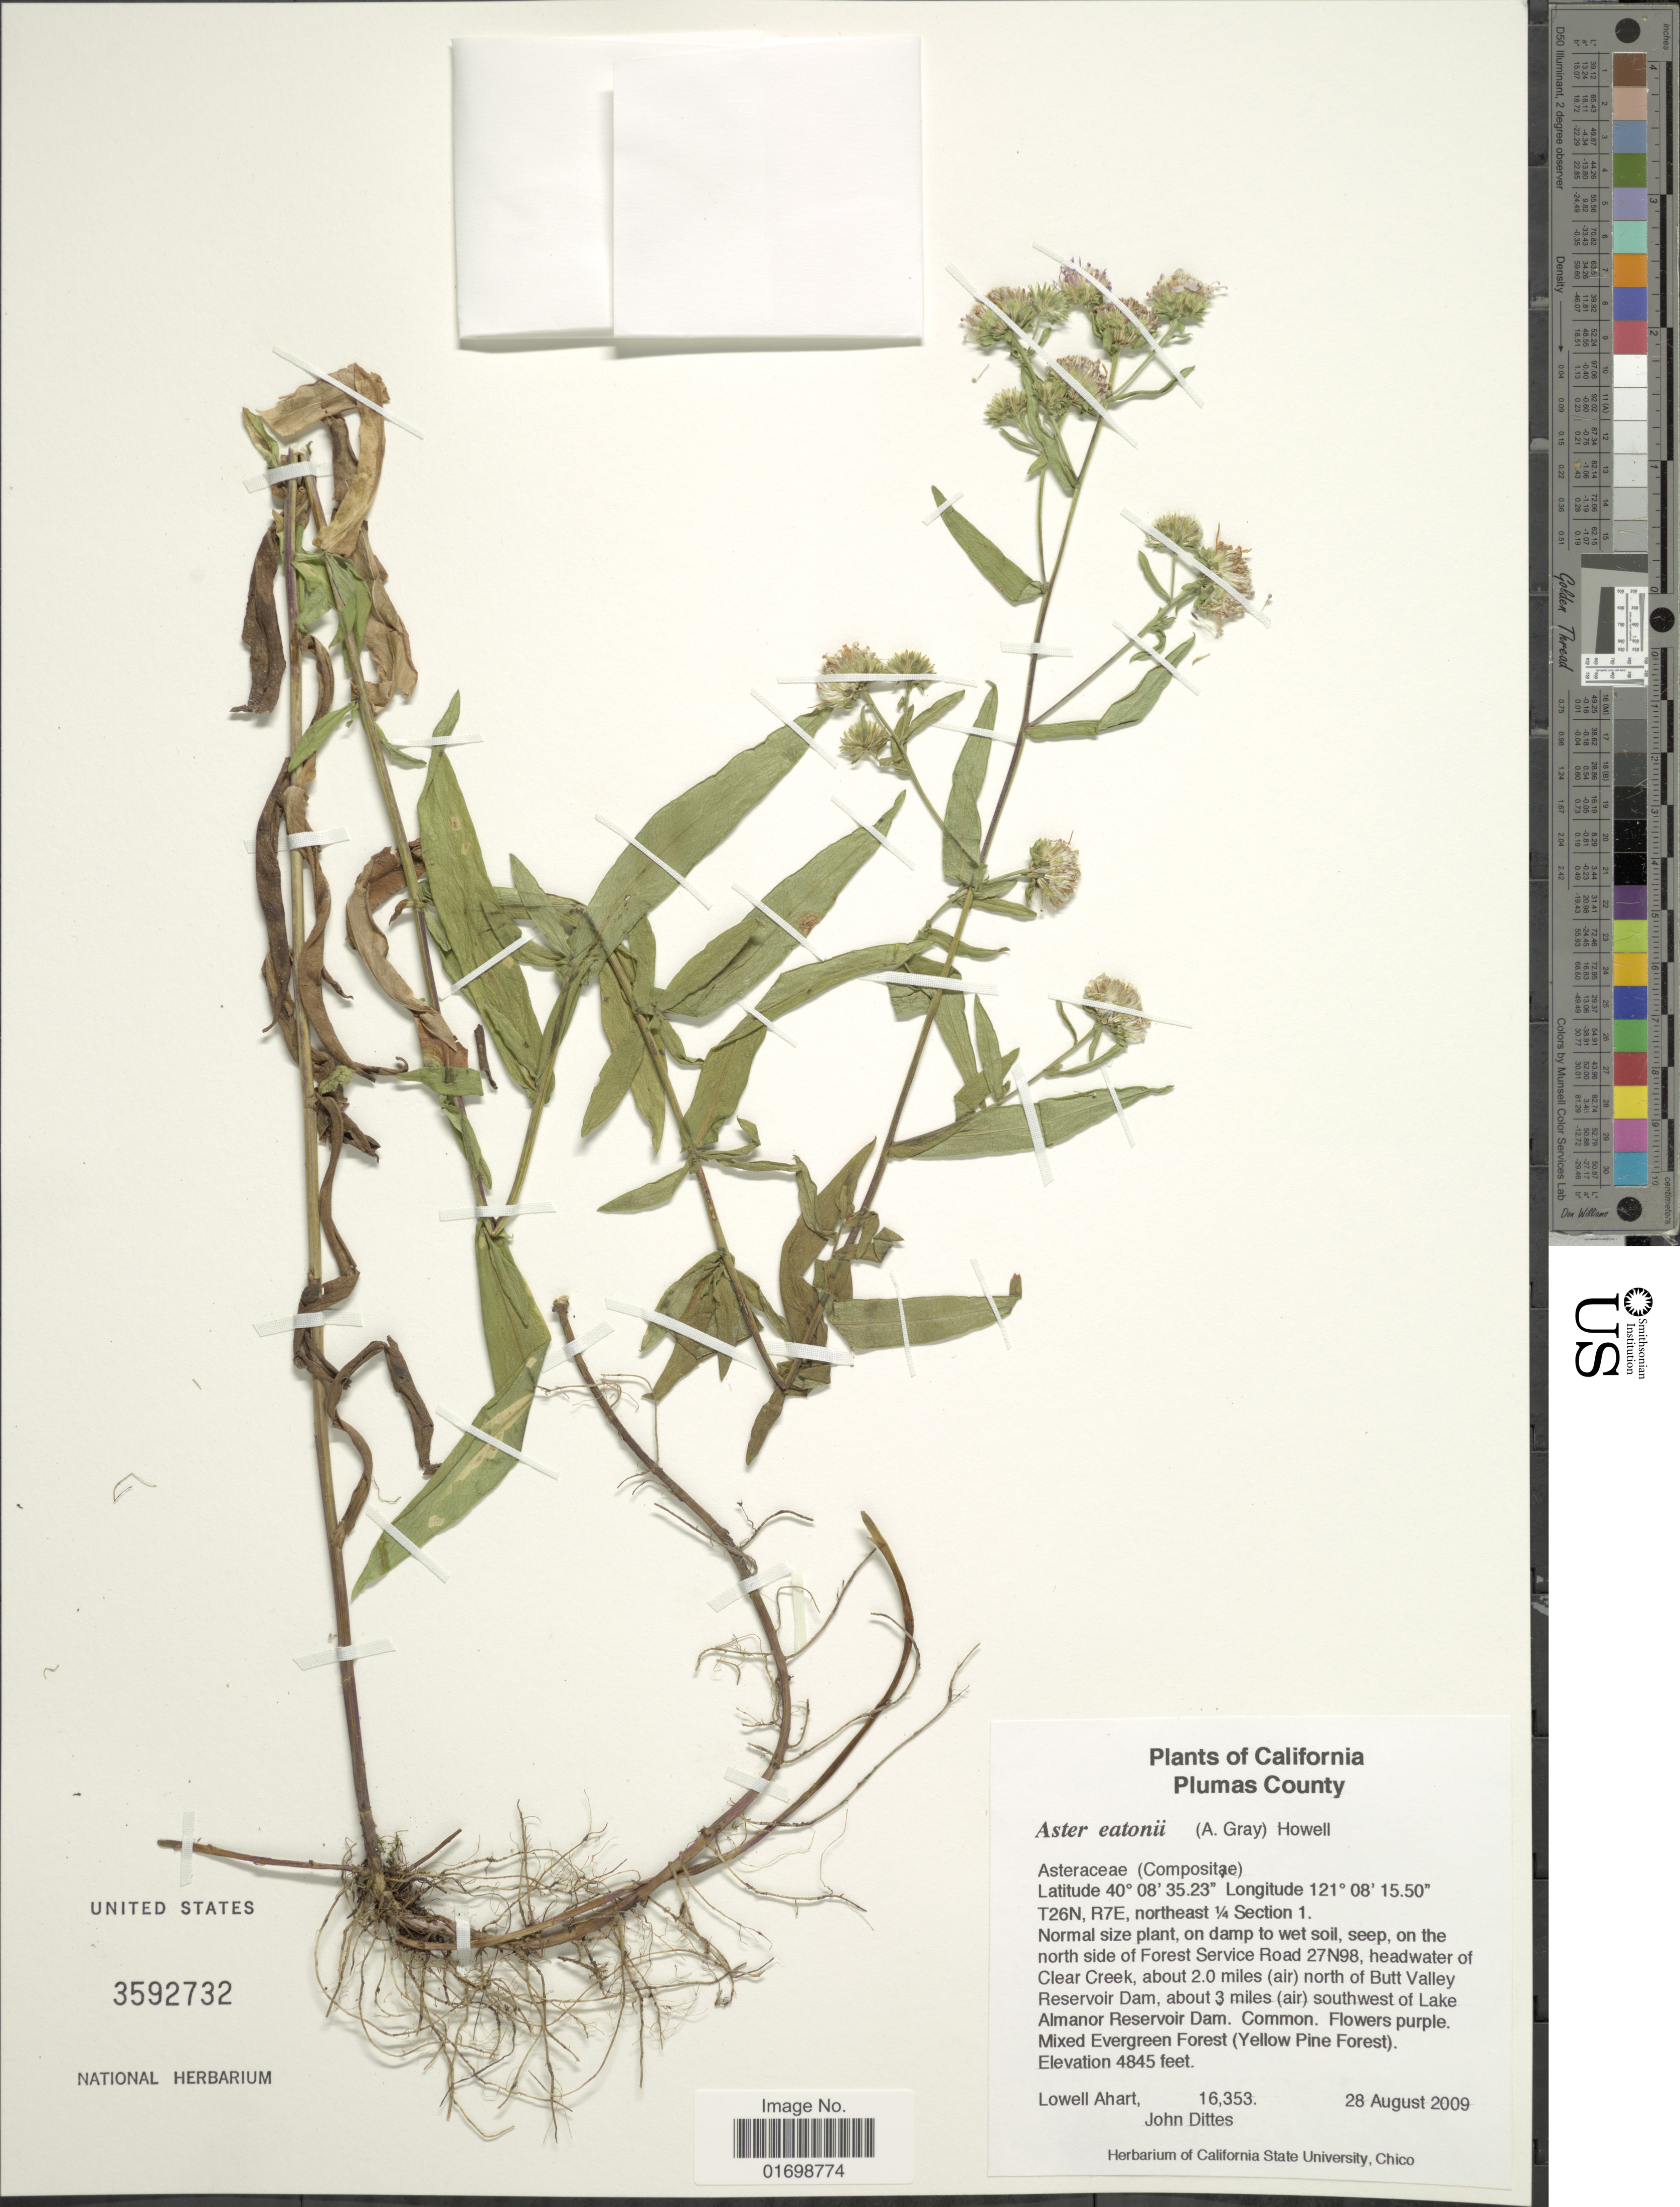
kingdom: Plantae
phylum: Tracheophyta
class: Magnoliopsida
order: Asterales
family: Asteraceae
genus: Symphyotrichum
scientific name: Symphyotrichum eatonii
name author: (A. Gray) G.L. Nesom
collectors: L. Ahart & J. Dittes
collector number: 16353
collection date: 2009-08-28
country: United States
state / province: California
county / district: Plumas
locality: Plumas County, T26N, R7E, northeast 1/4 Section 1, on the north side of Forest Service Road 27N98, headwater of Clear Creek, about 2.0 miles (air) north of Butt Valley Reservoir Dam, about 3 miles (air) southwest of Lake Almanor Reservoir Dam, Mixed Evergreen Forest (Yellow Pine Forest).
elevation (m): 1477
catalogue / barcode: US 3592732